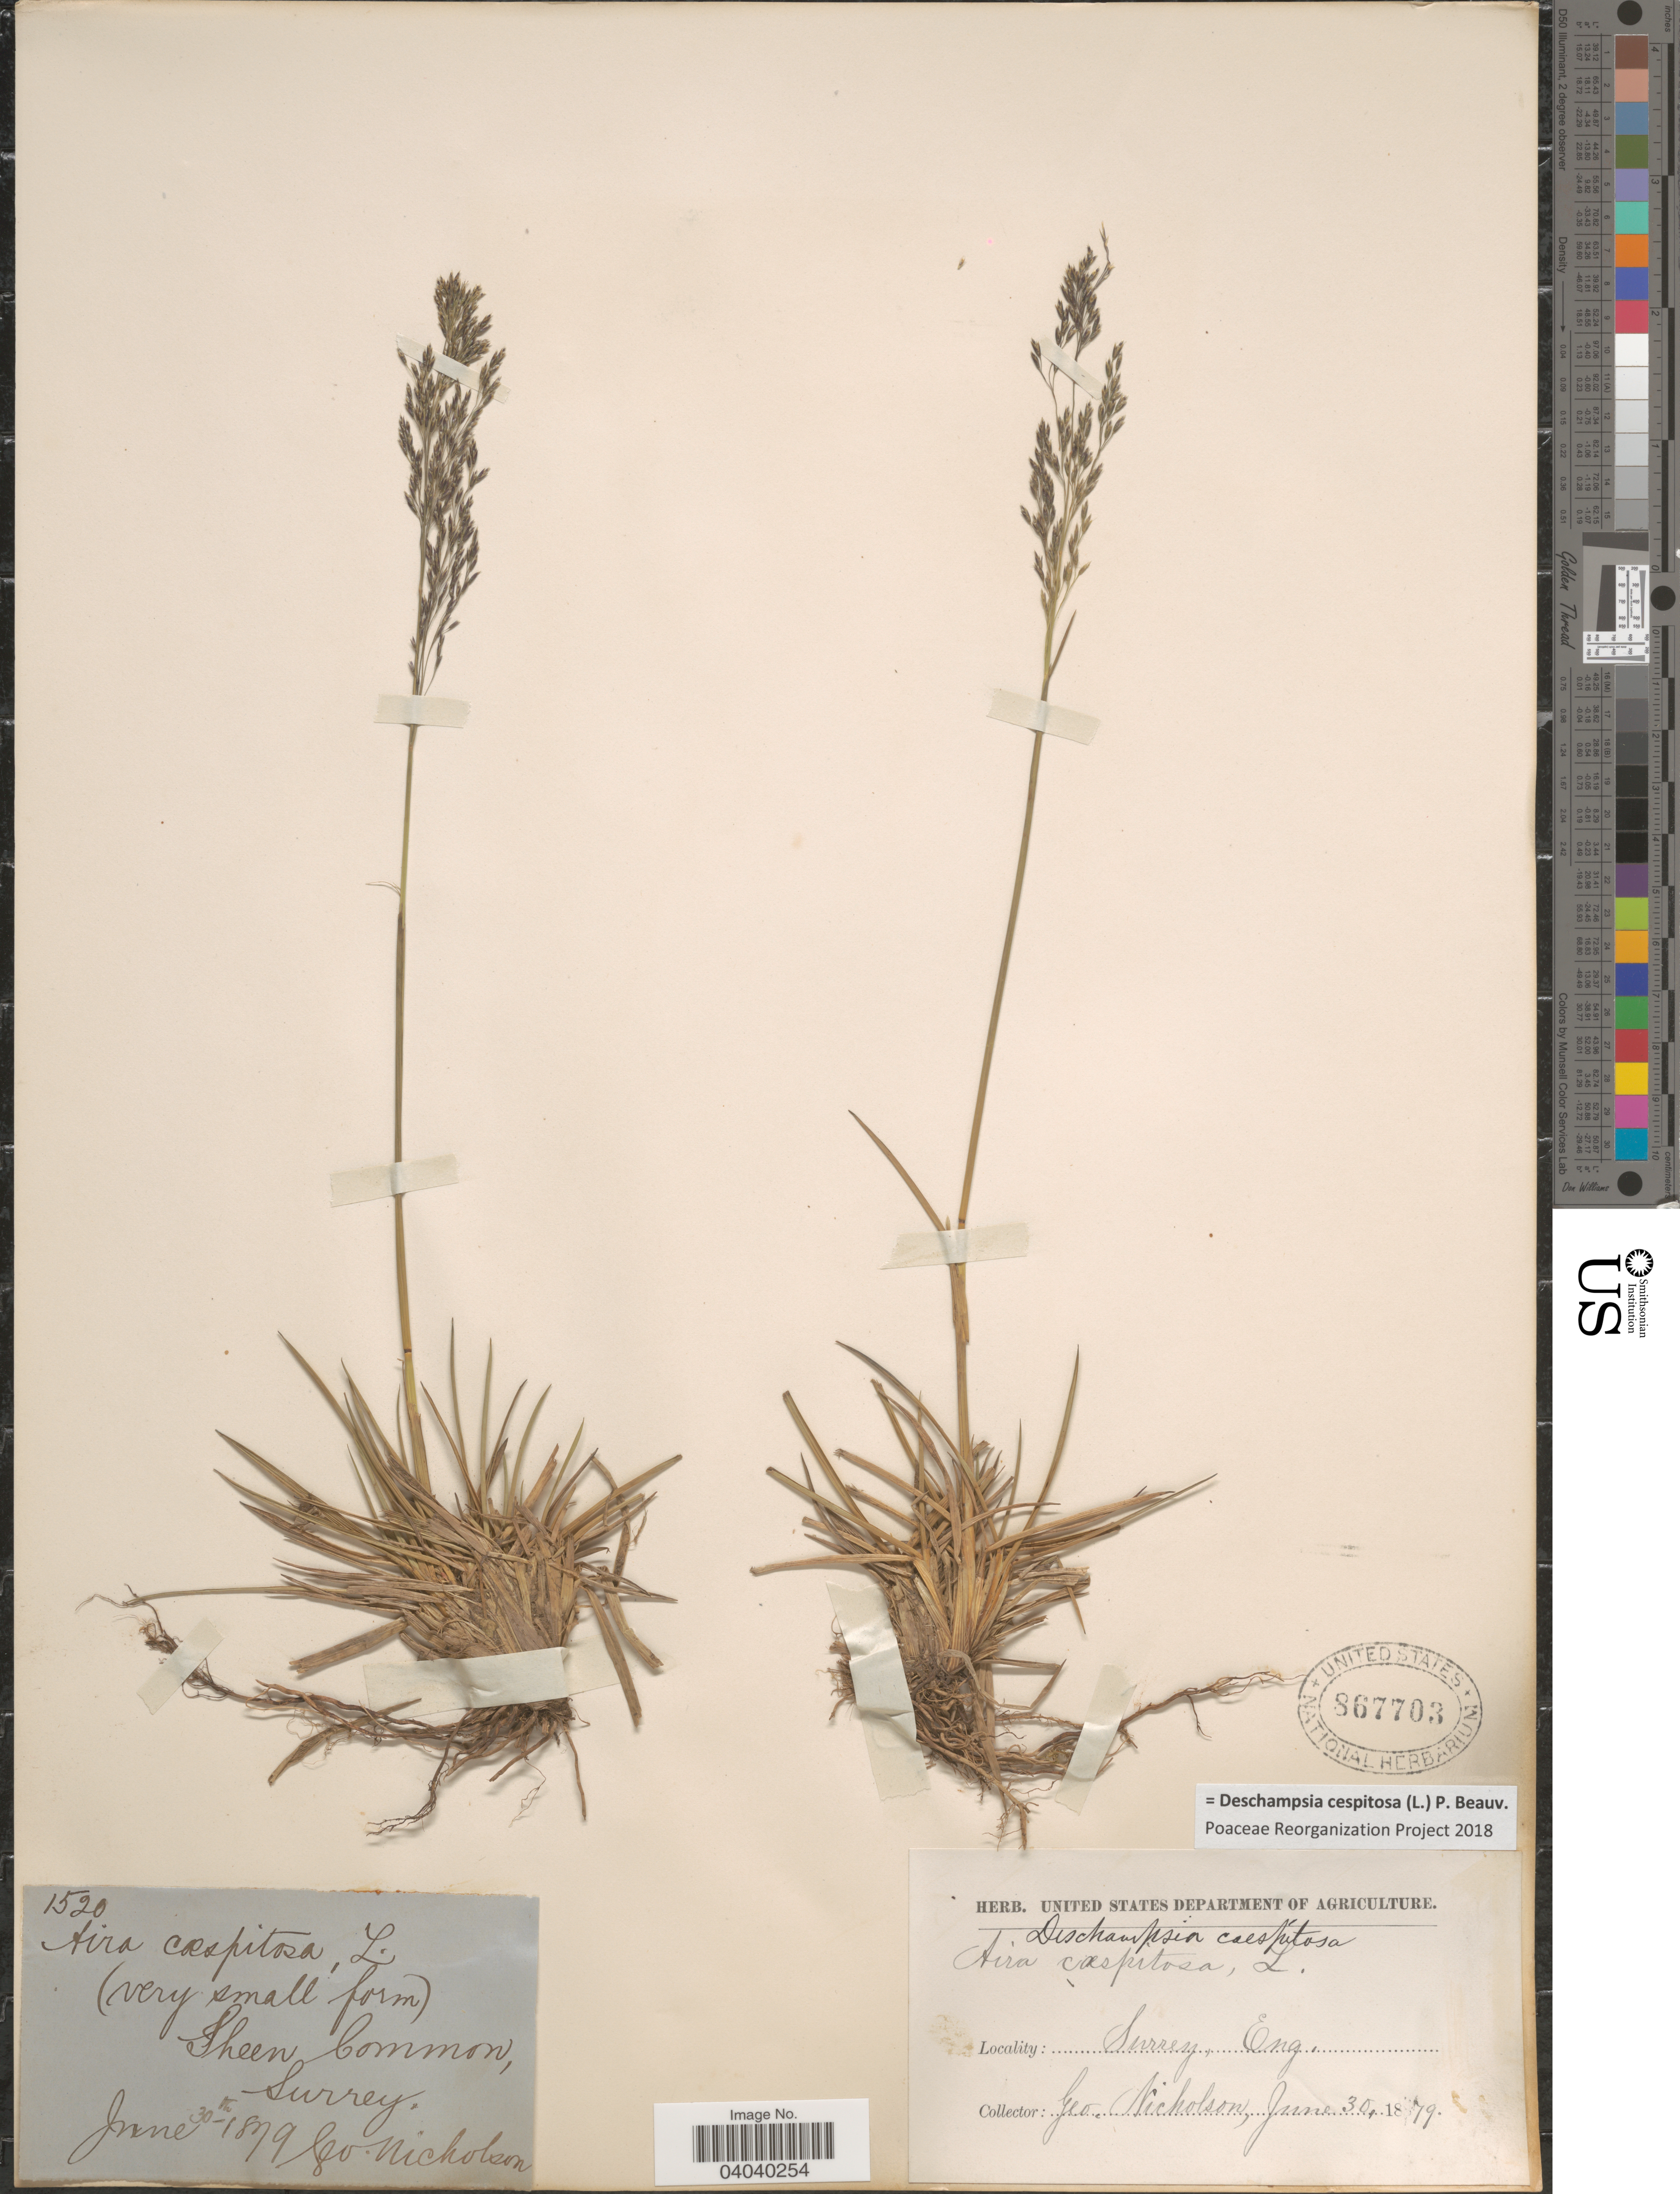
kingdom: Plantae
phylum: Tracheophyta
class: Liliopsida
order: Poales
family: Poaceae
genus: Deschampsia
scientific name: Deschampsia cespitosa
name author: (L.) P. Beauv.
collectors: G. Nicholson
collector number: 1520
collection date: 1879-06-30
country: United Kingdom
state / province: England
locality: Surrey.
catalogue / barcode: US 867703